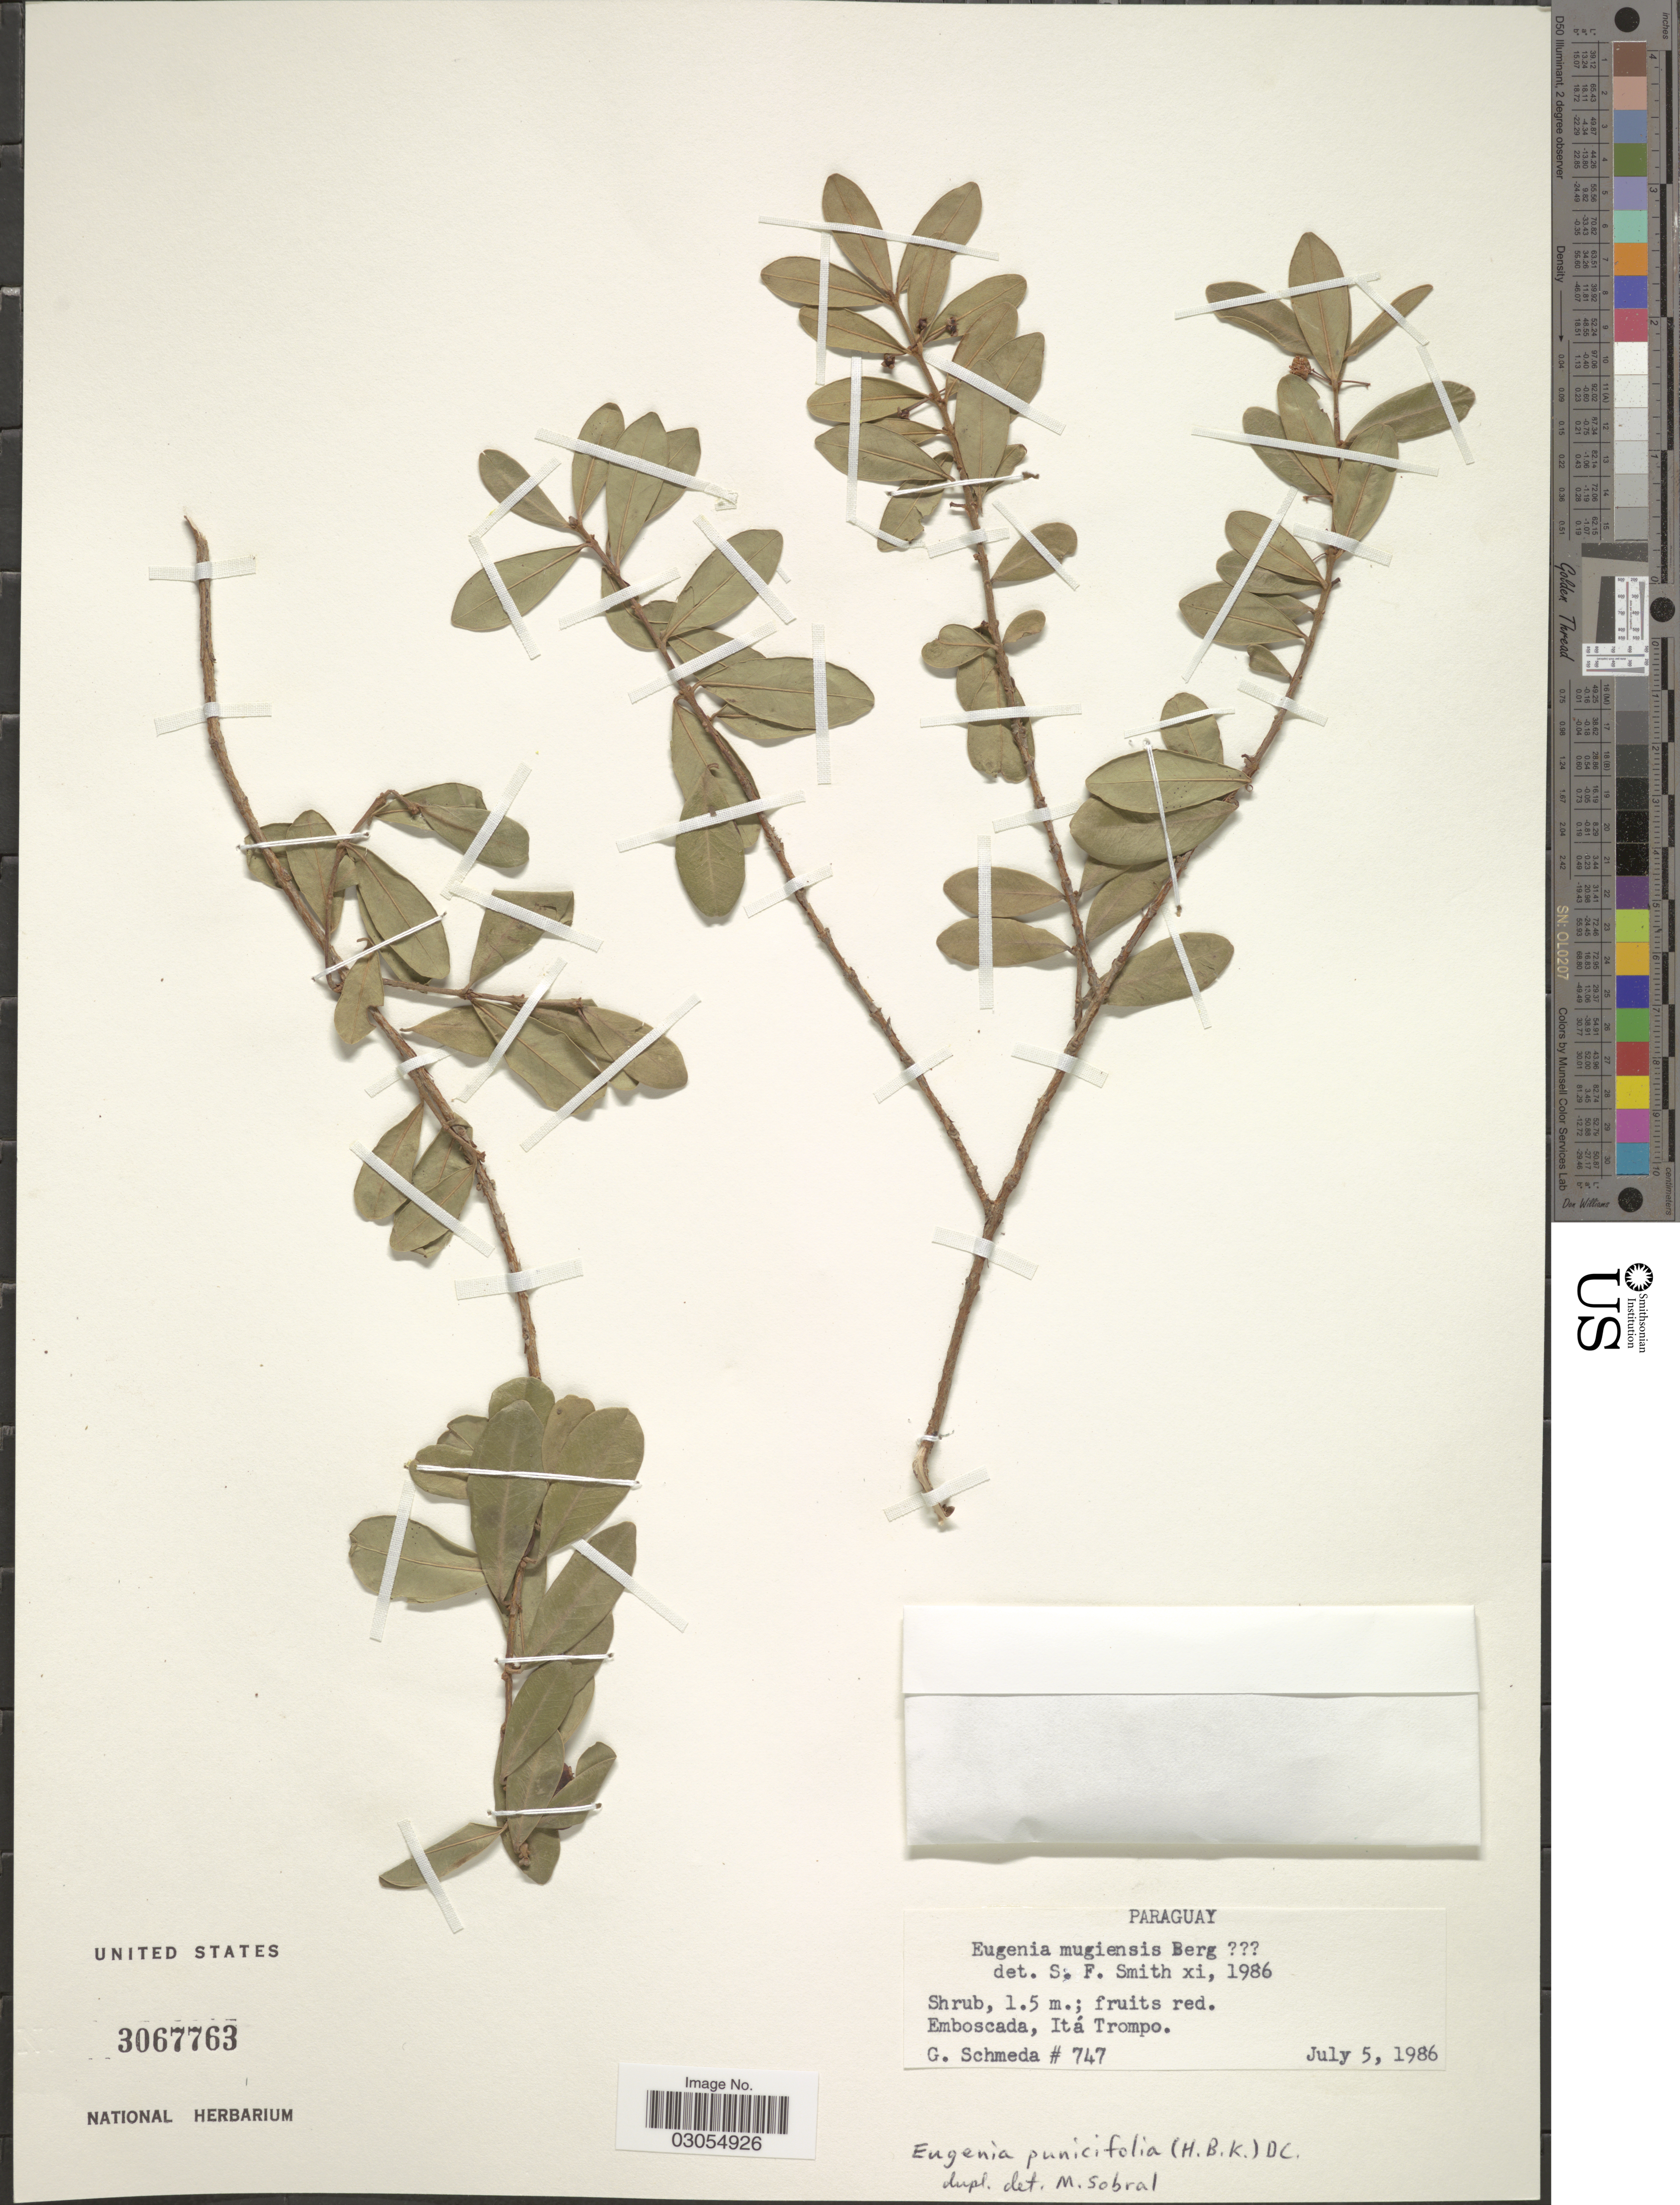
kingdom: Plantae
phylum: Tracheophyta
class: Magnoliopsida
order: Myrtales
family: Myrtaceae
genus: Eugenia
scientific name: Eugenia punicifolia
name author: (Kunth) DC.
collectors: G. Schmeda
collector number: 747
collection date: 1986-07-05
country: Paraguay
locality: Emboscada, Itá Trompo.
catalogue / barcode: US 3067763